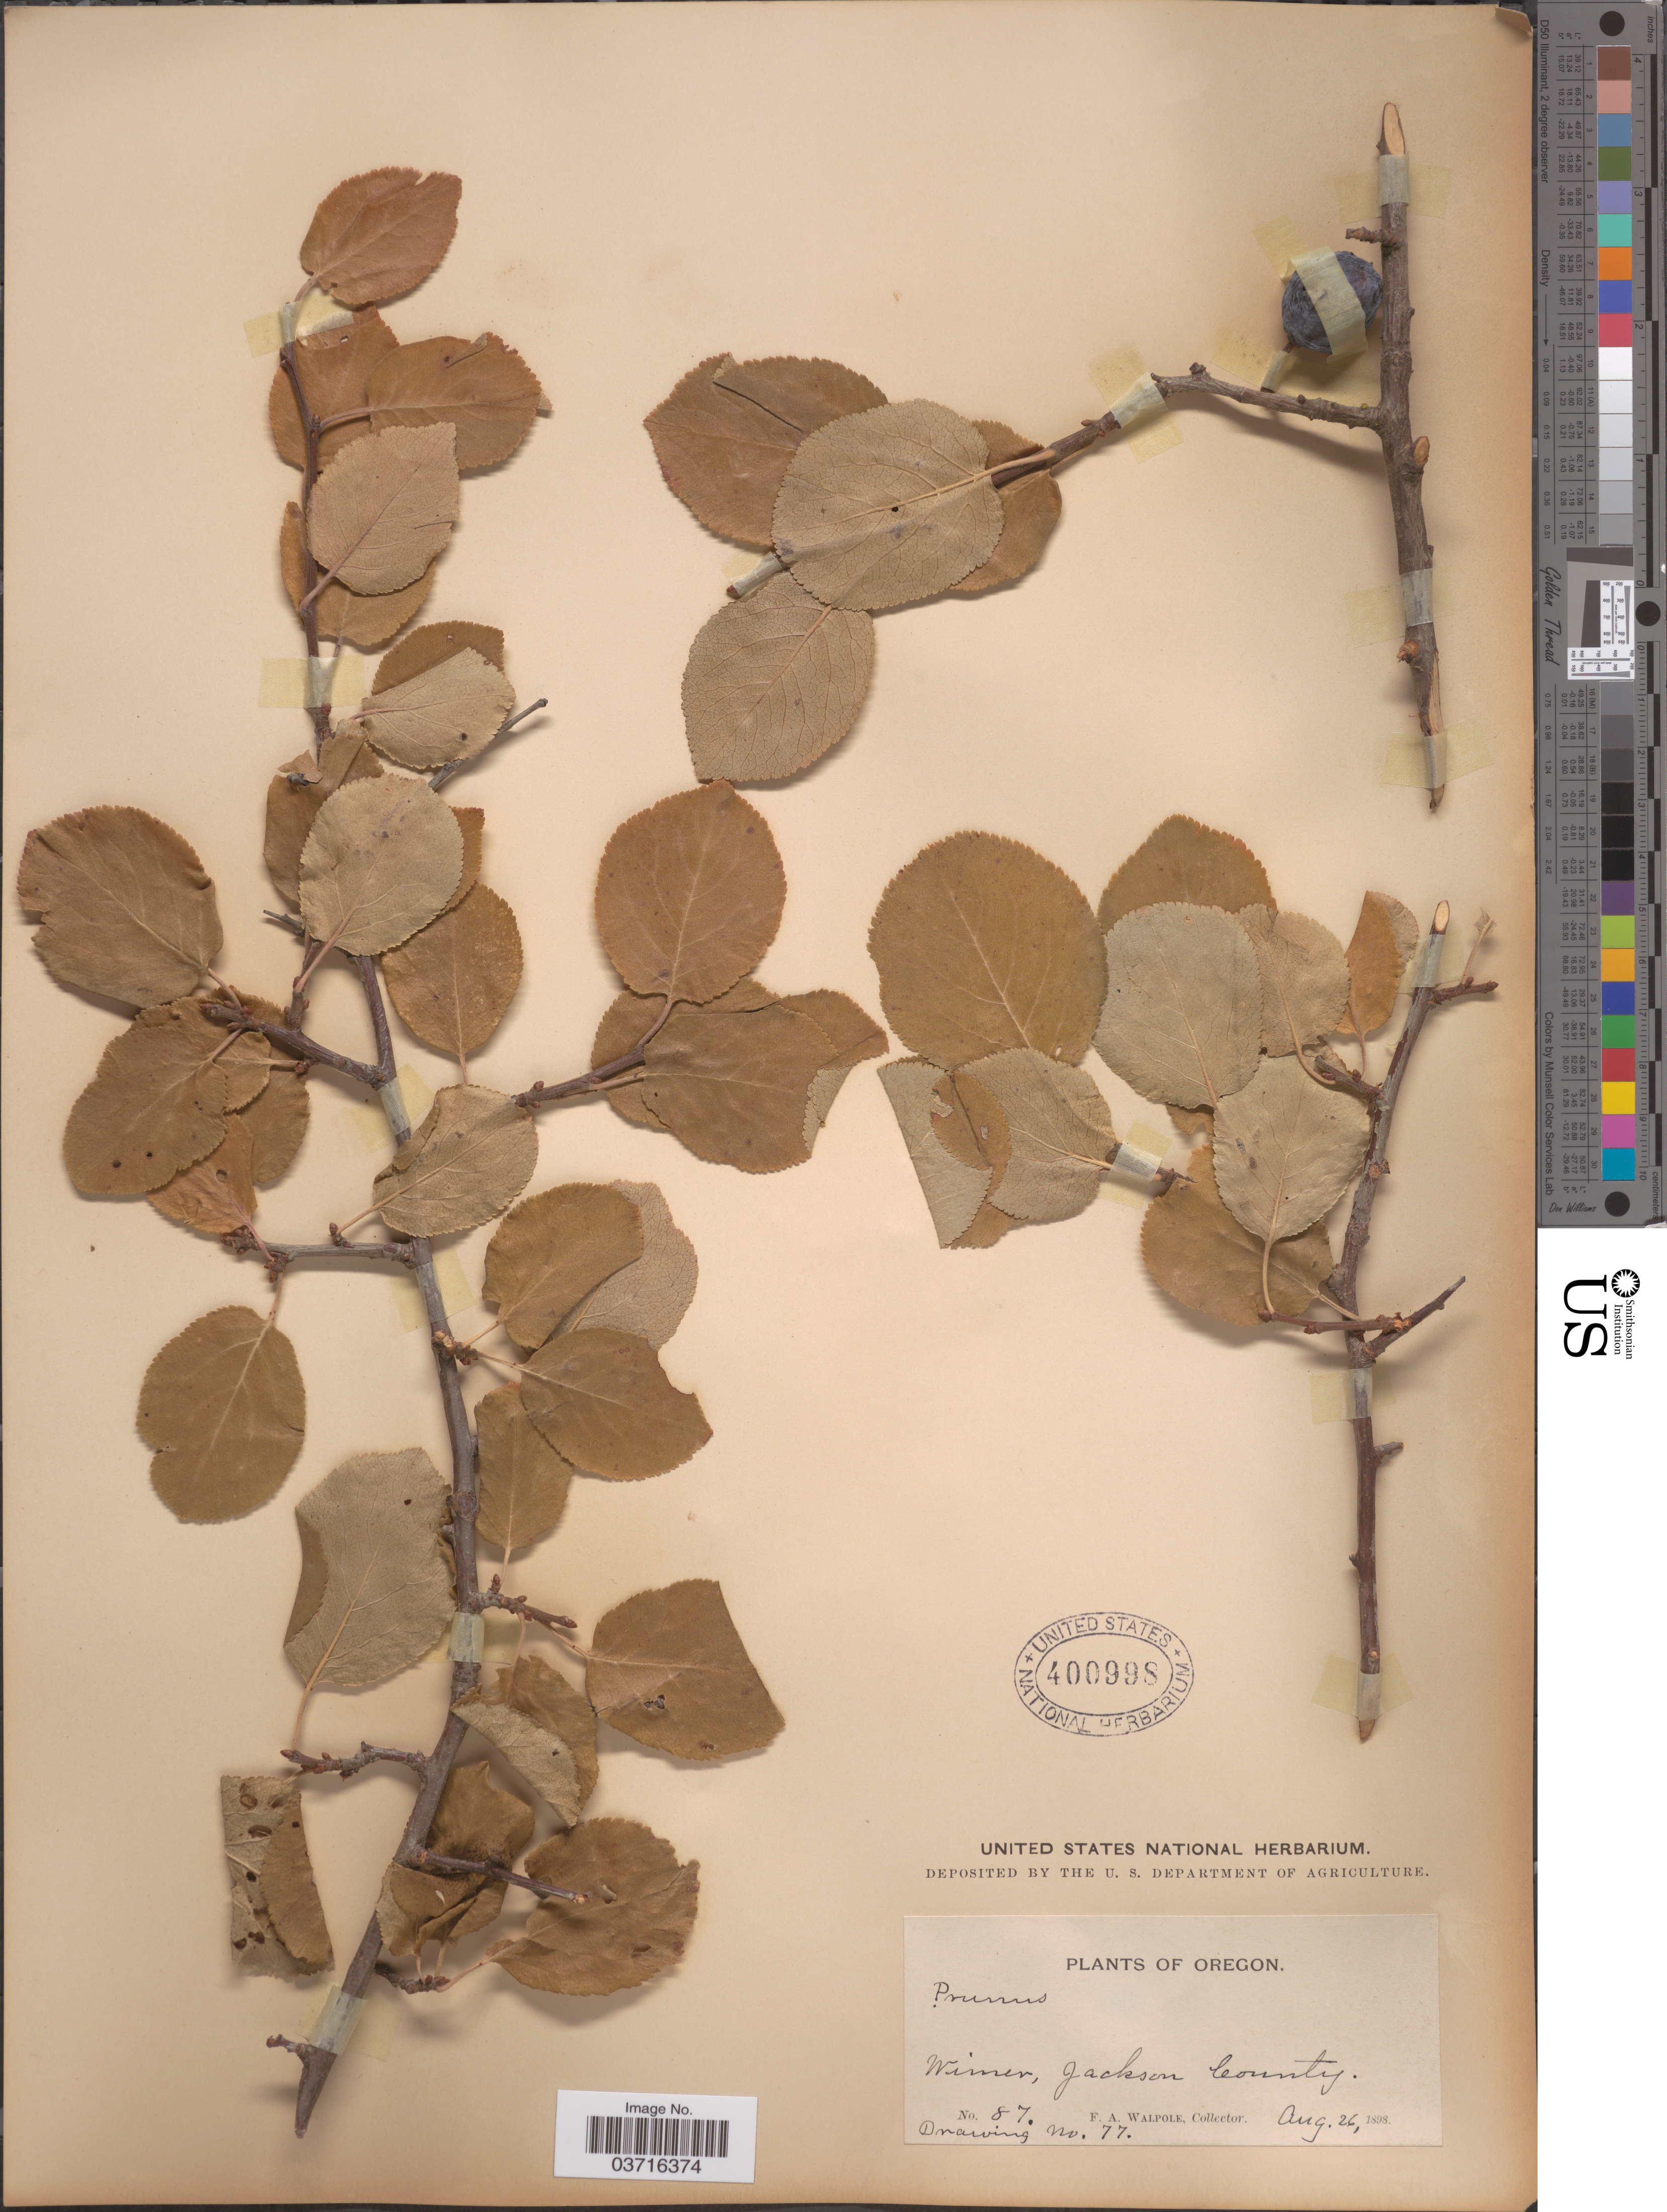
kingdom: Plantae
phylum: Tracheophyta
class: Magnoliopsida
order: Rosales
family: Rosaceae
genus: Prunus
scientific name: Prunus subcordata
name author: Benth.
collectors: F. Walpole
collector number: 87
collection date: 1898-08-26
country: United States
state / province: Oregon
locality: Wimer, Jackson County.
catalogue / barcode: US 400998